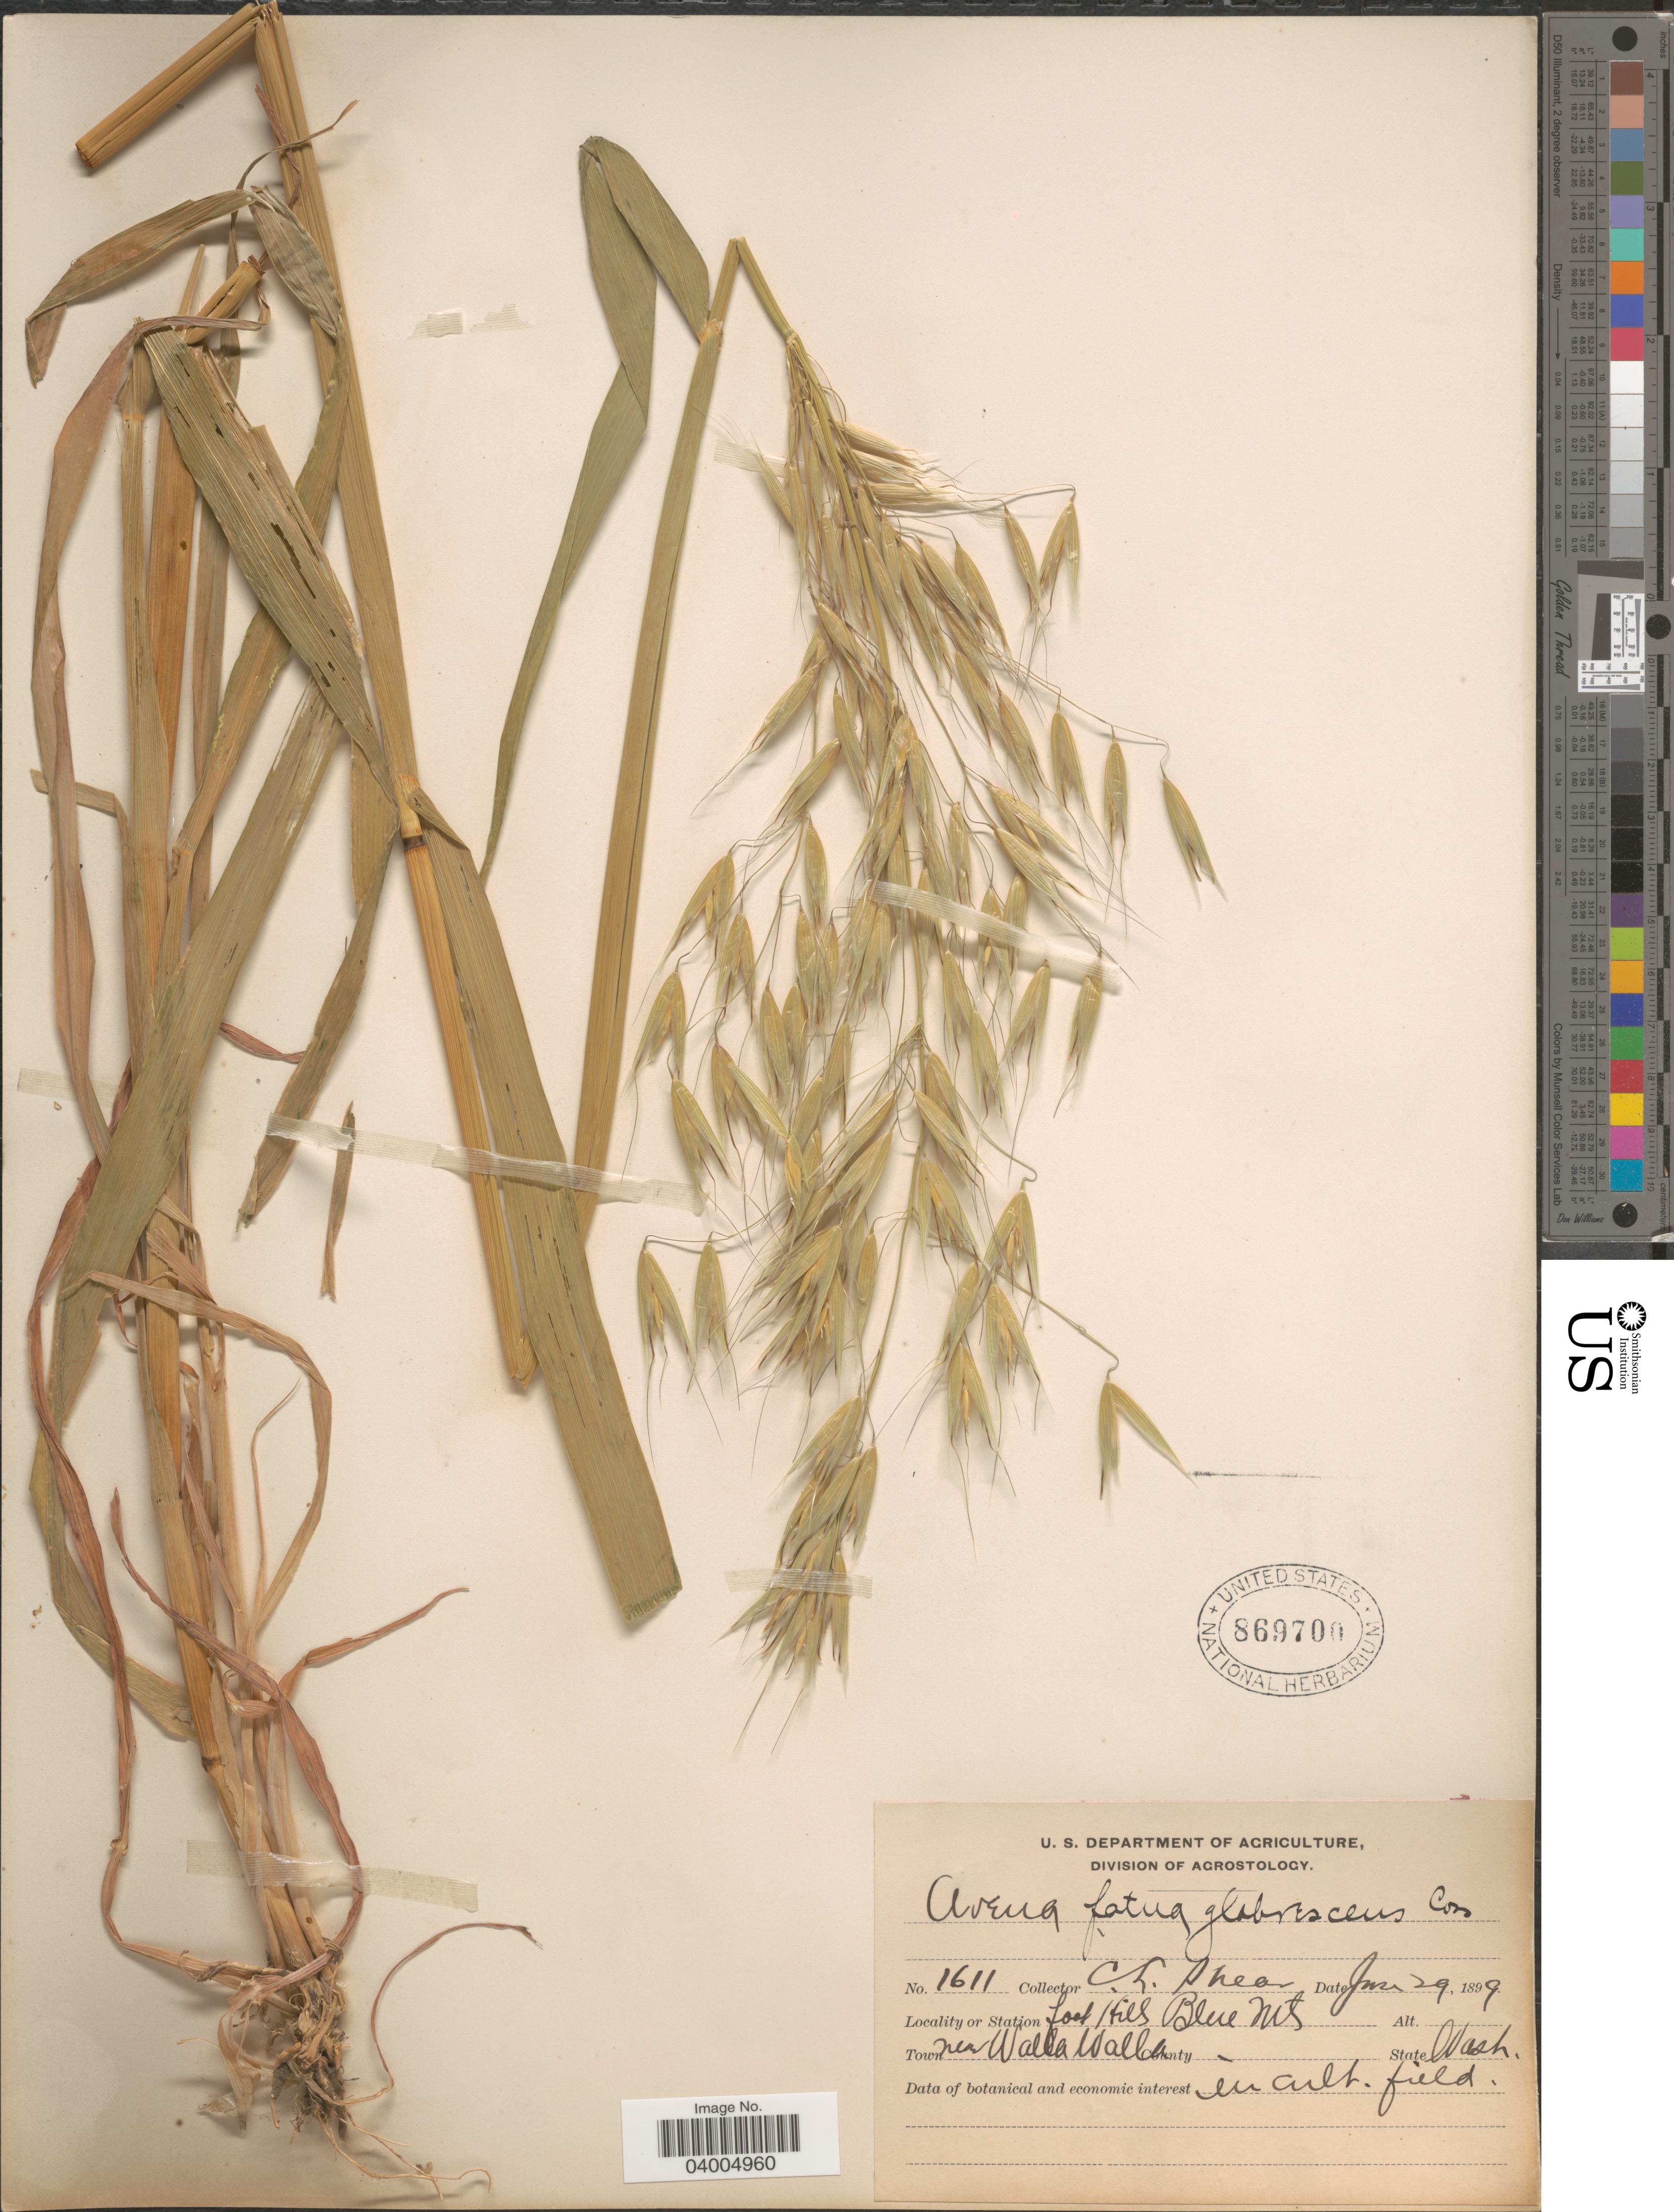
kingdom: Plantae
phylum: Tracheophyta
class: Liliopsida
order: Poales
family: Poaceae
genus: Avena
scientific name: Avena fatua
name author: L.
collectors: C. L. Shear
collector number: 1611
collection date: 1899-06-29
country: United States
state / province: Washington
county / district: Walla Walla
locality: Foot Hills Blue Mts near Walla Walla.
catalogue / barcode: US 869700